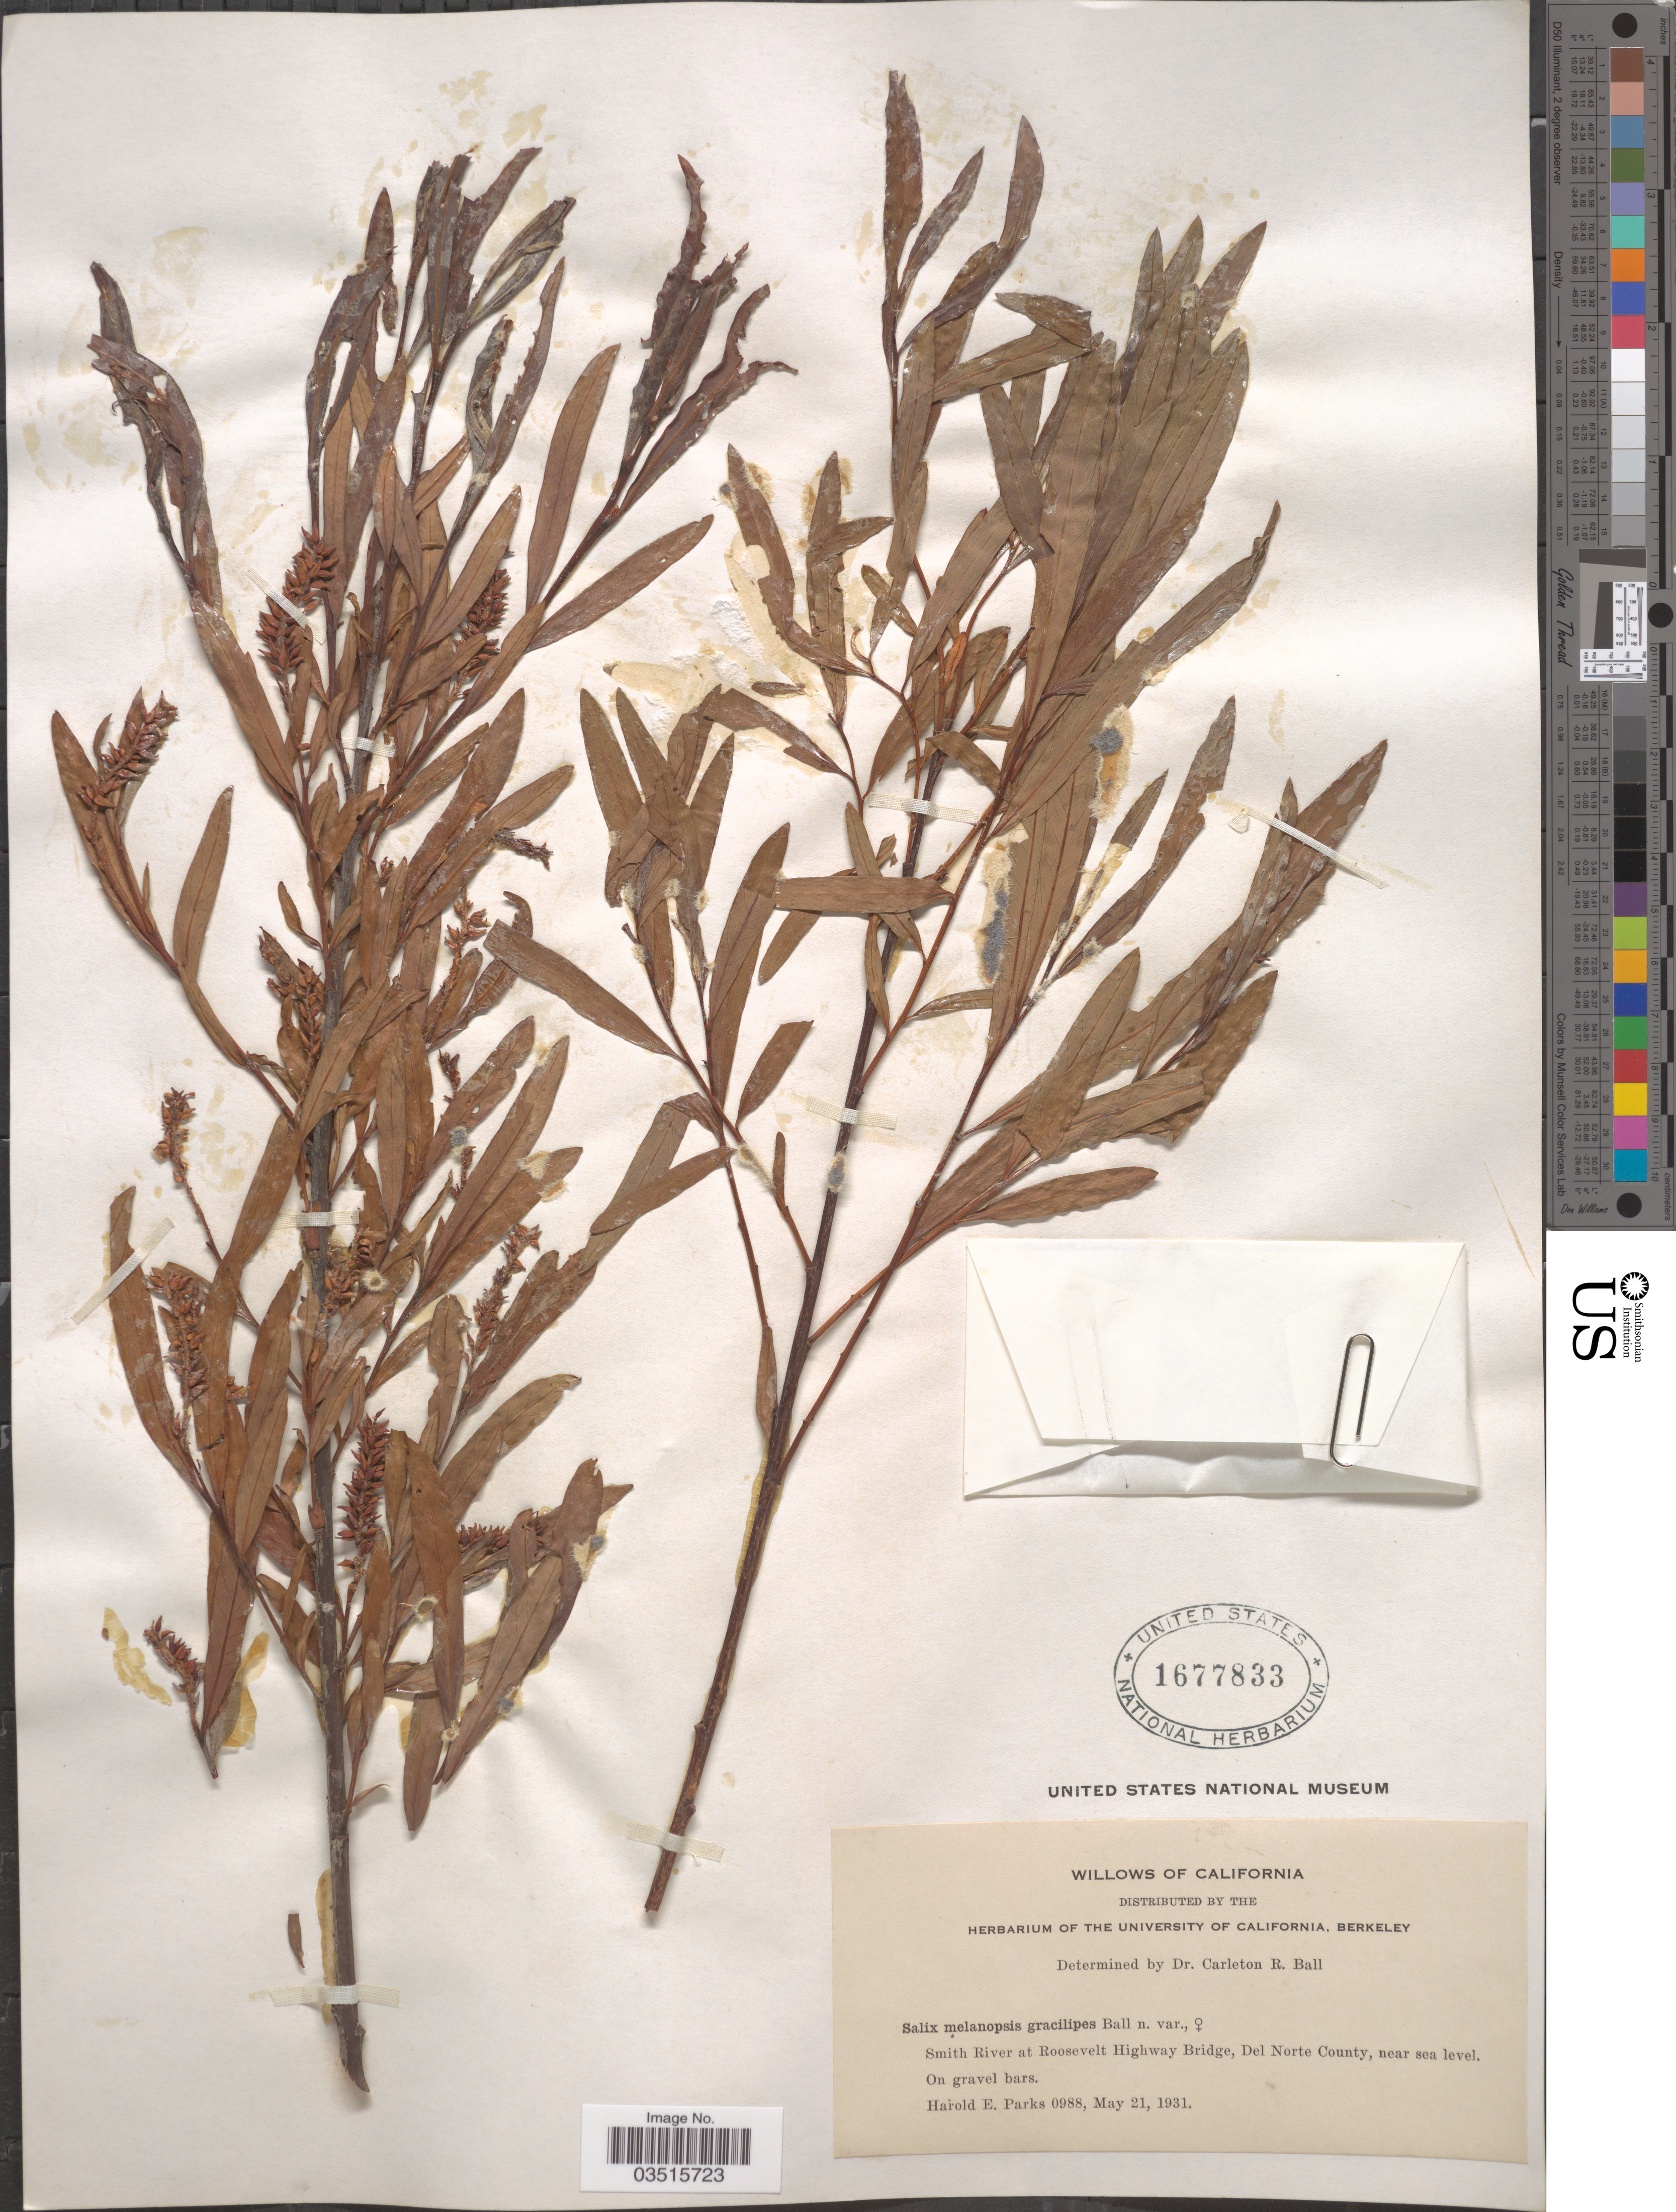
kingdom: Plantae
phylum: Tracheophyta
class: Magnoliopsida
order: Malpighiales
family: Salicaceae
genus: Salix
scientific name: Salix melanopsis var. gracilipes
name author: C.R. Ball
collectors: H. E. Parks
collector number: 0988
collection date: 1931-05-21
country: United States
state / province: California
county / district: Del Norte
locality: Smith River at Roosevelt Highway Bridge, Del Norte County.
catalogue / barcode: US 1677833